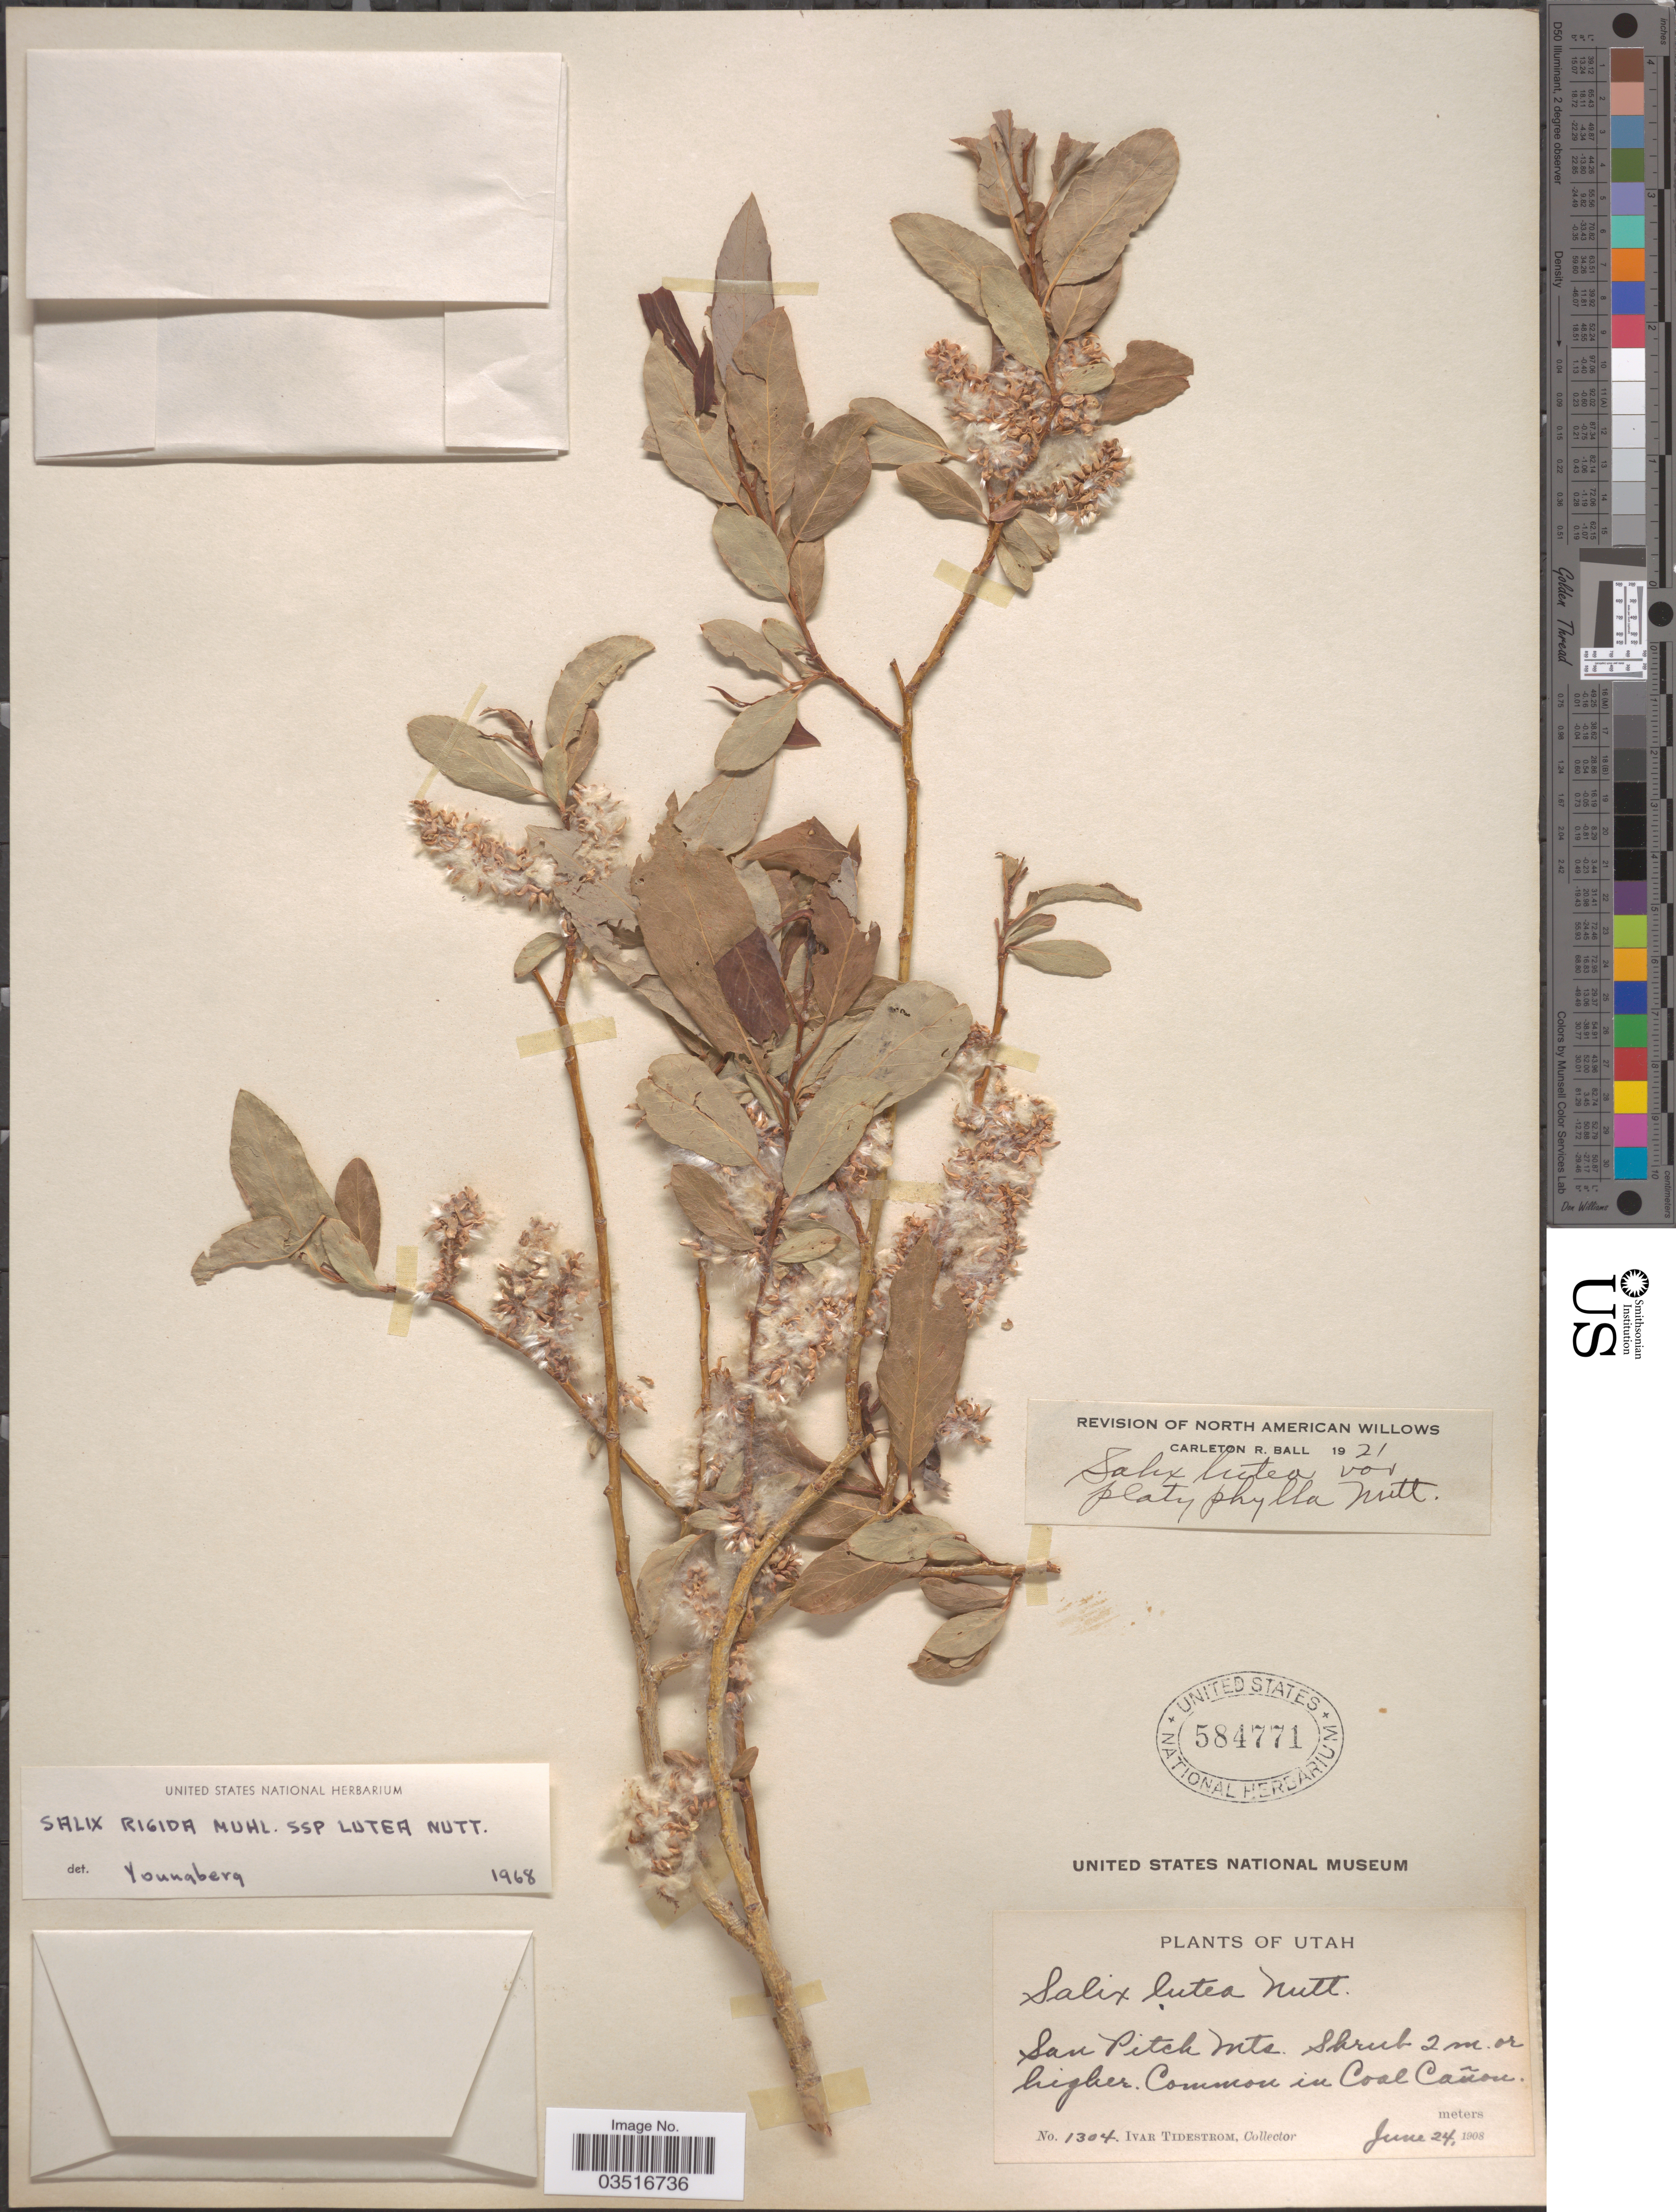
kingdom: Plantae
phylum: Tracheophyta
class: Magnoliopsida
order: Malpighiales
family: Salicaceae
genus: Salix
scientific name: Salix rigida subsp. lutea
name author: Nutt.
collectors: I. F. Tidestrom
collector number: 1304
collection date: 1908-06-24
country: United States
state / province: Utah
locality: San Pitch Mts. Common in Coal Cañon.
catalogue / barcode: US 584771